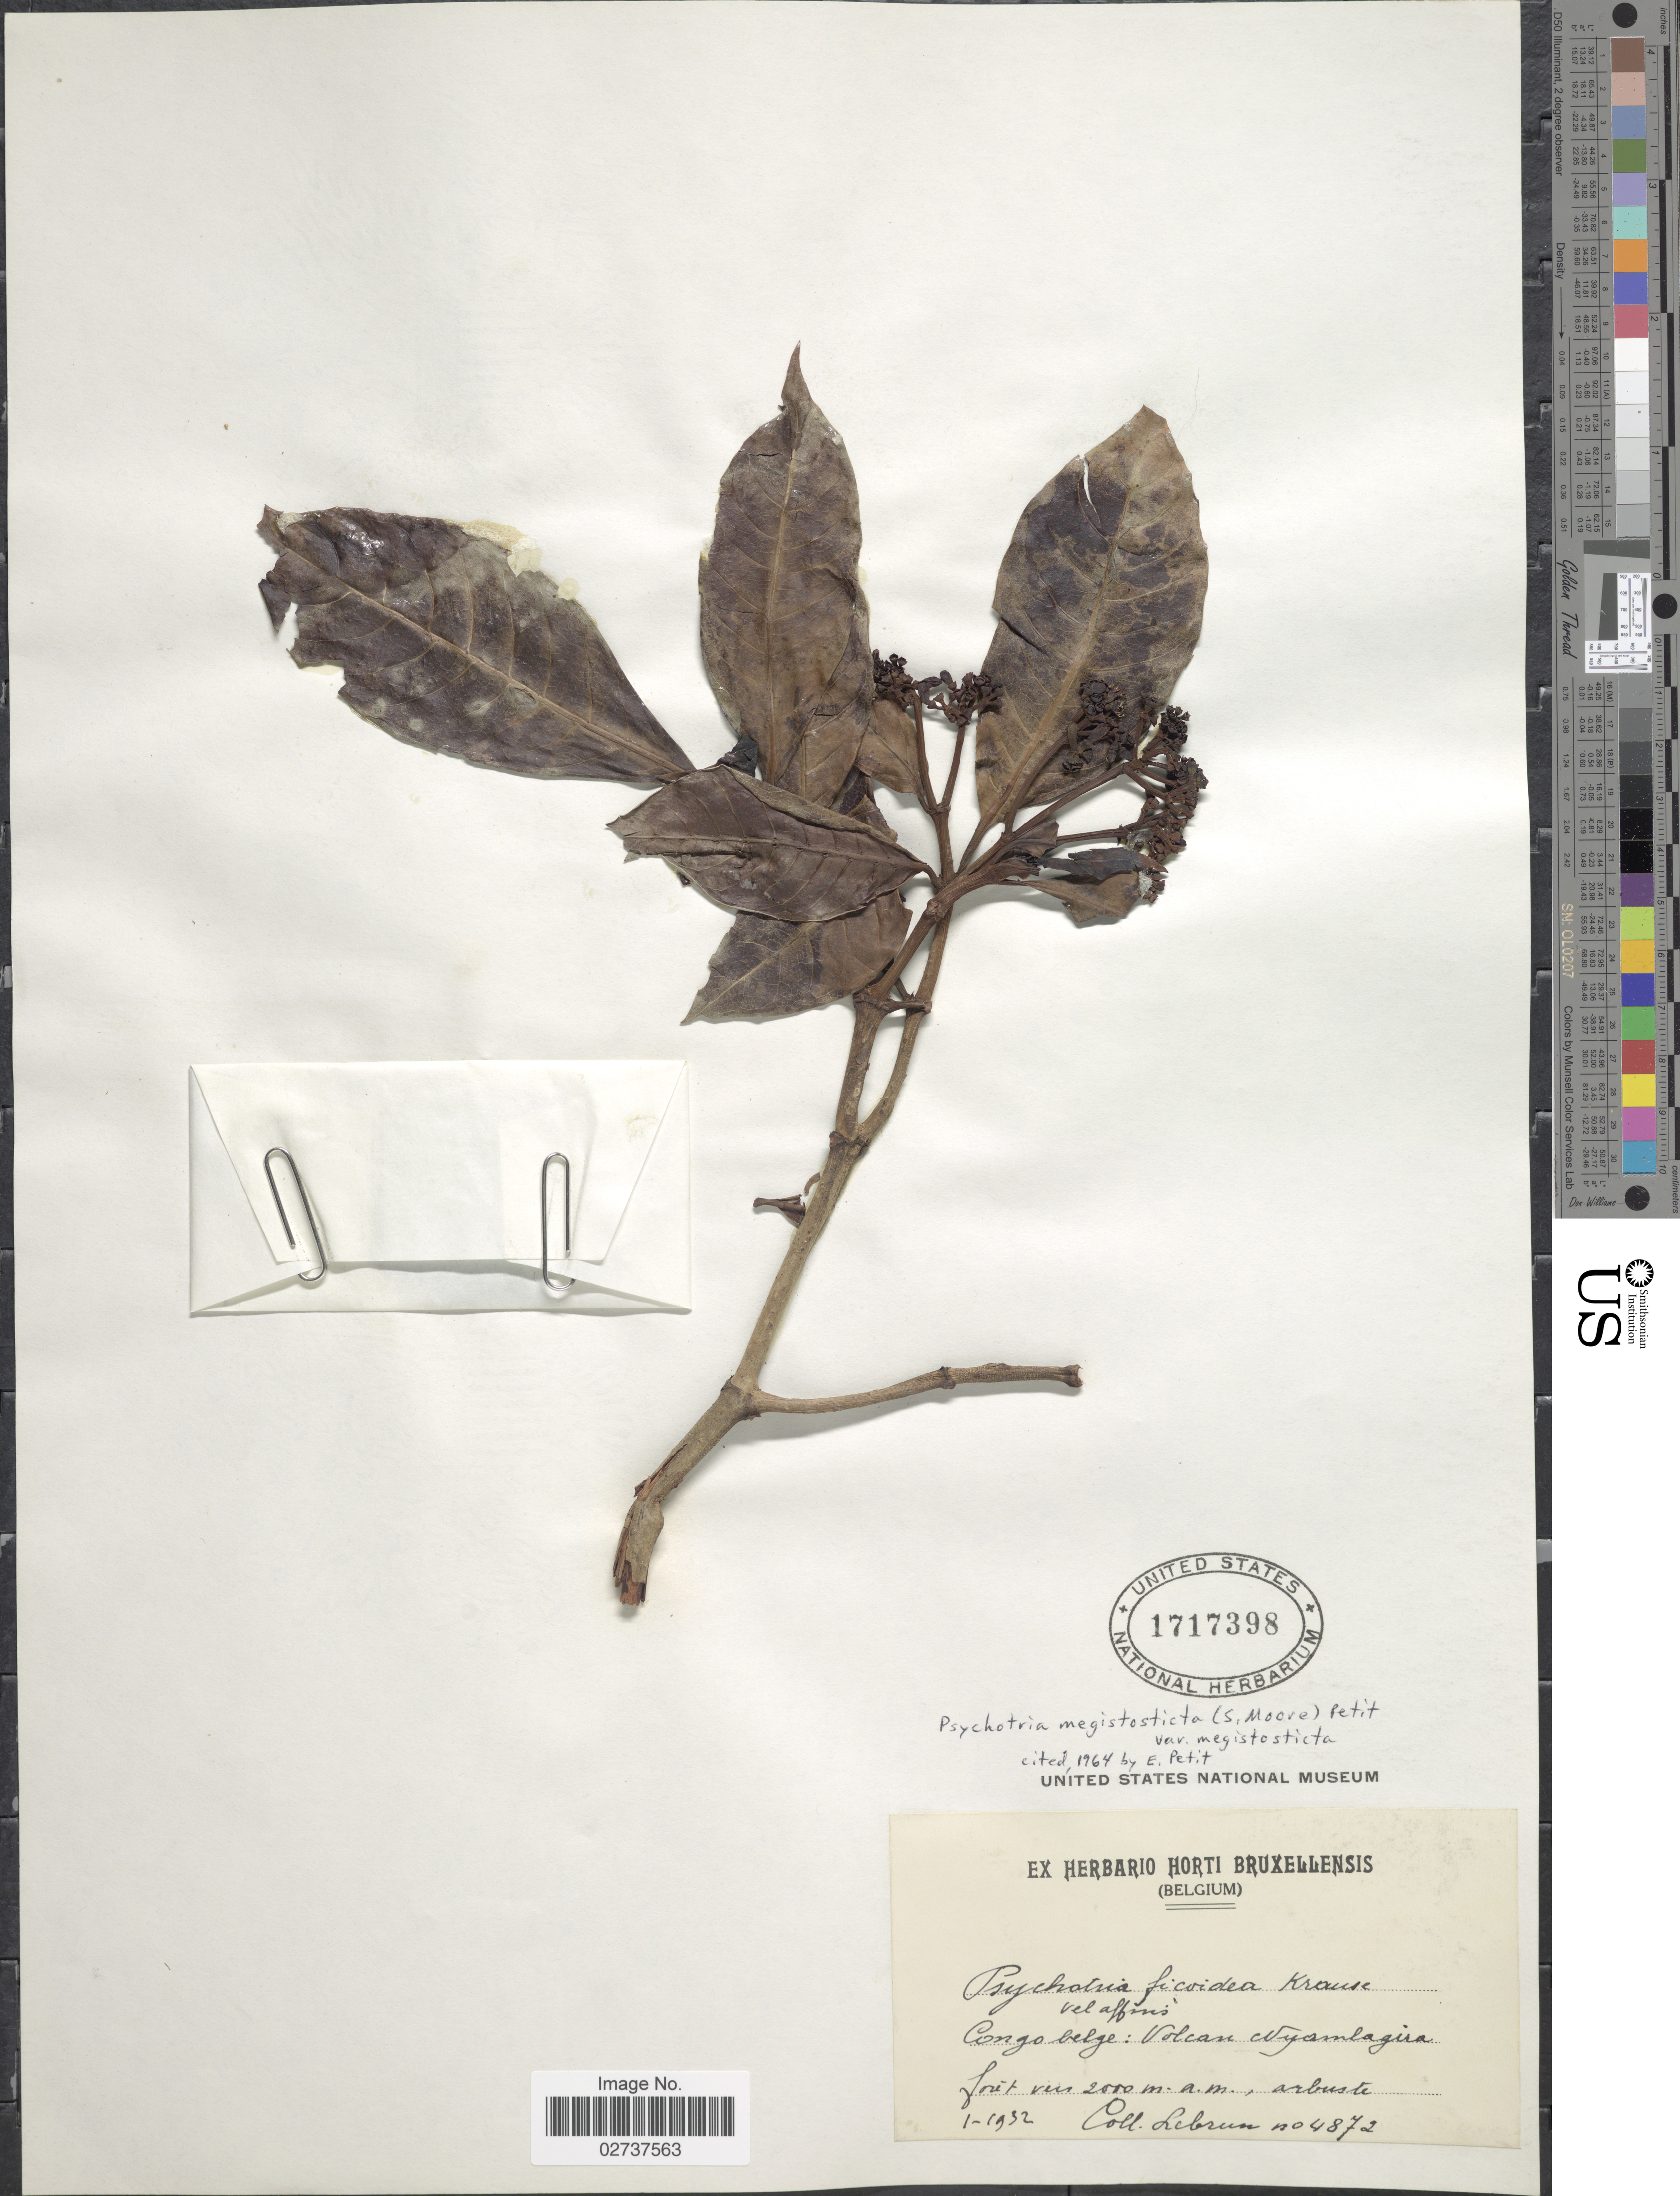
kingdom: Plantae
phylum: Tracheophyta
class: Magnoliopsida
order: Gentianales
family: Rubiaceae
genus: Psychotria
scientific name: Psychotria megistosticta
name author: (S. Moore) E.M.A. Petit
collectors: J.A. Lebrun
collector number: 4872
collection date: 1932-01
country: Congo, Democratic Republic of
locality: Congo Belge: Volcan Nyamulagira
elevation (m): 2000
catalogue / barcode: US 1717398